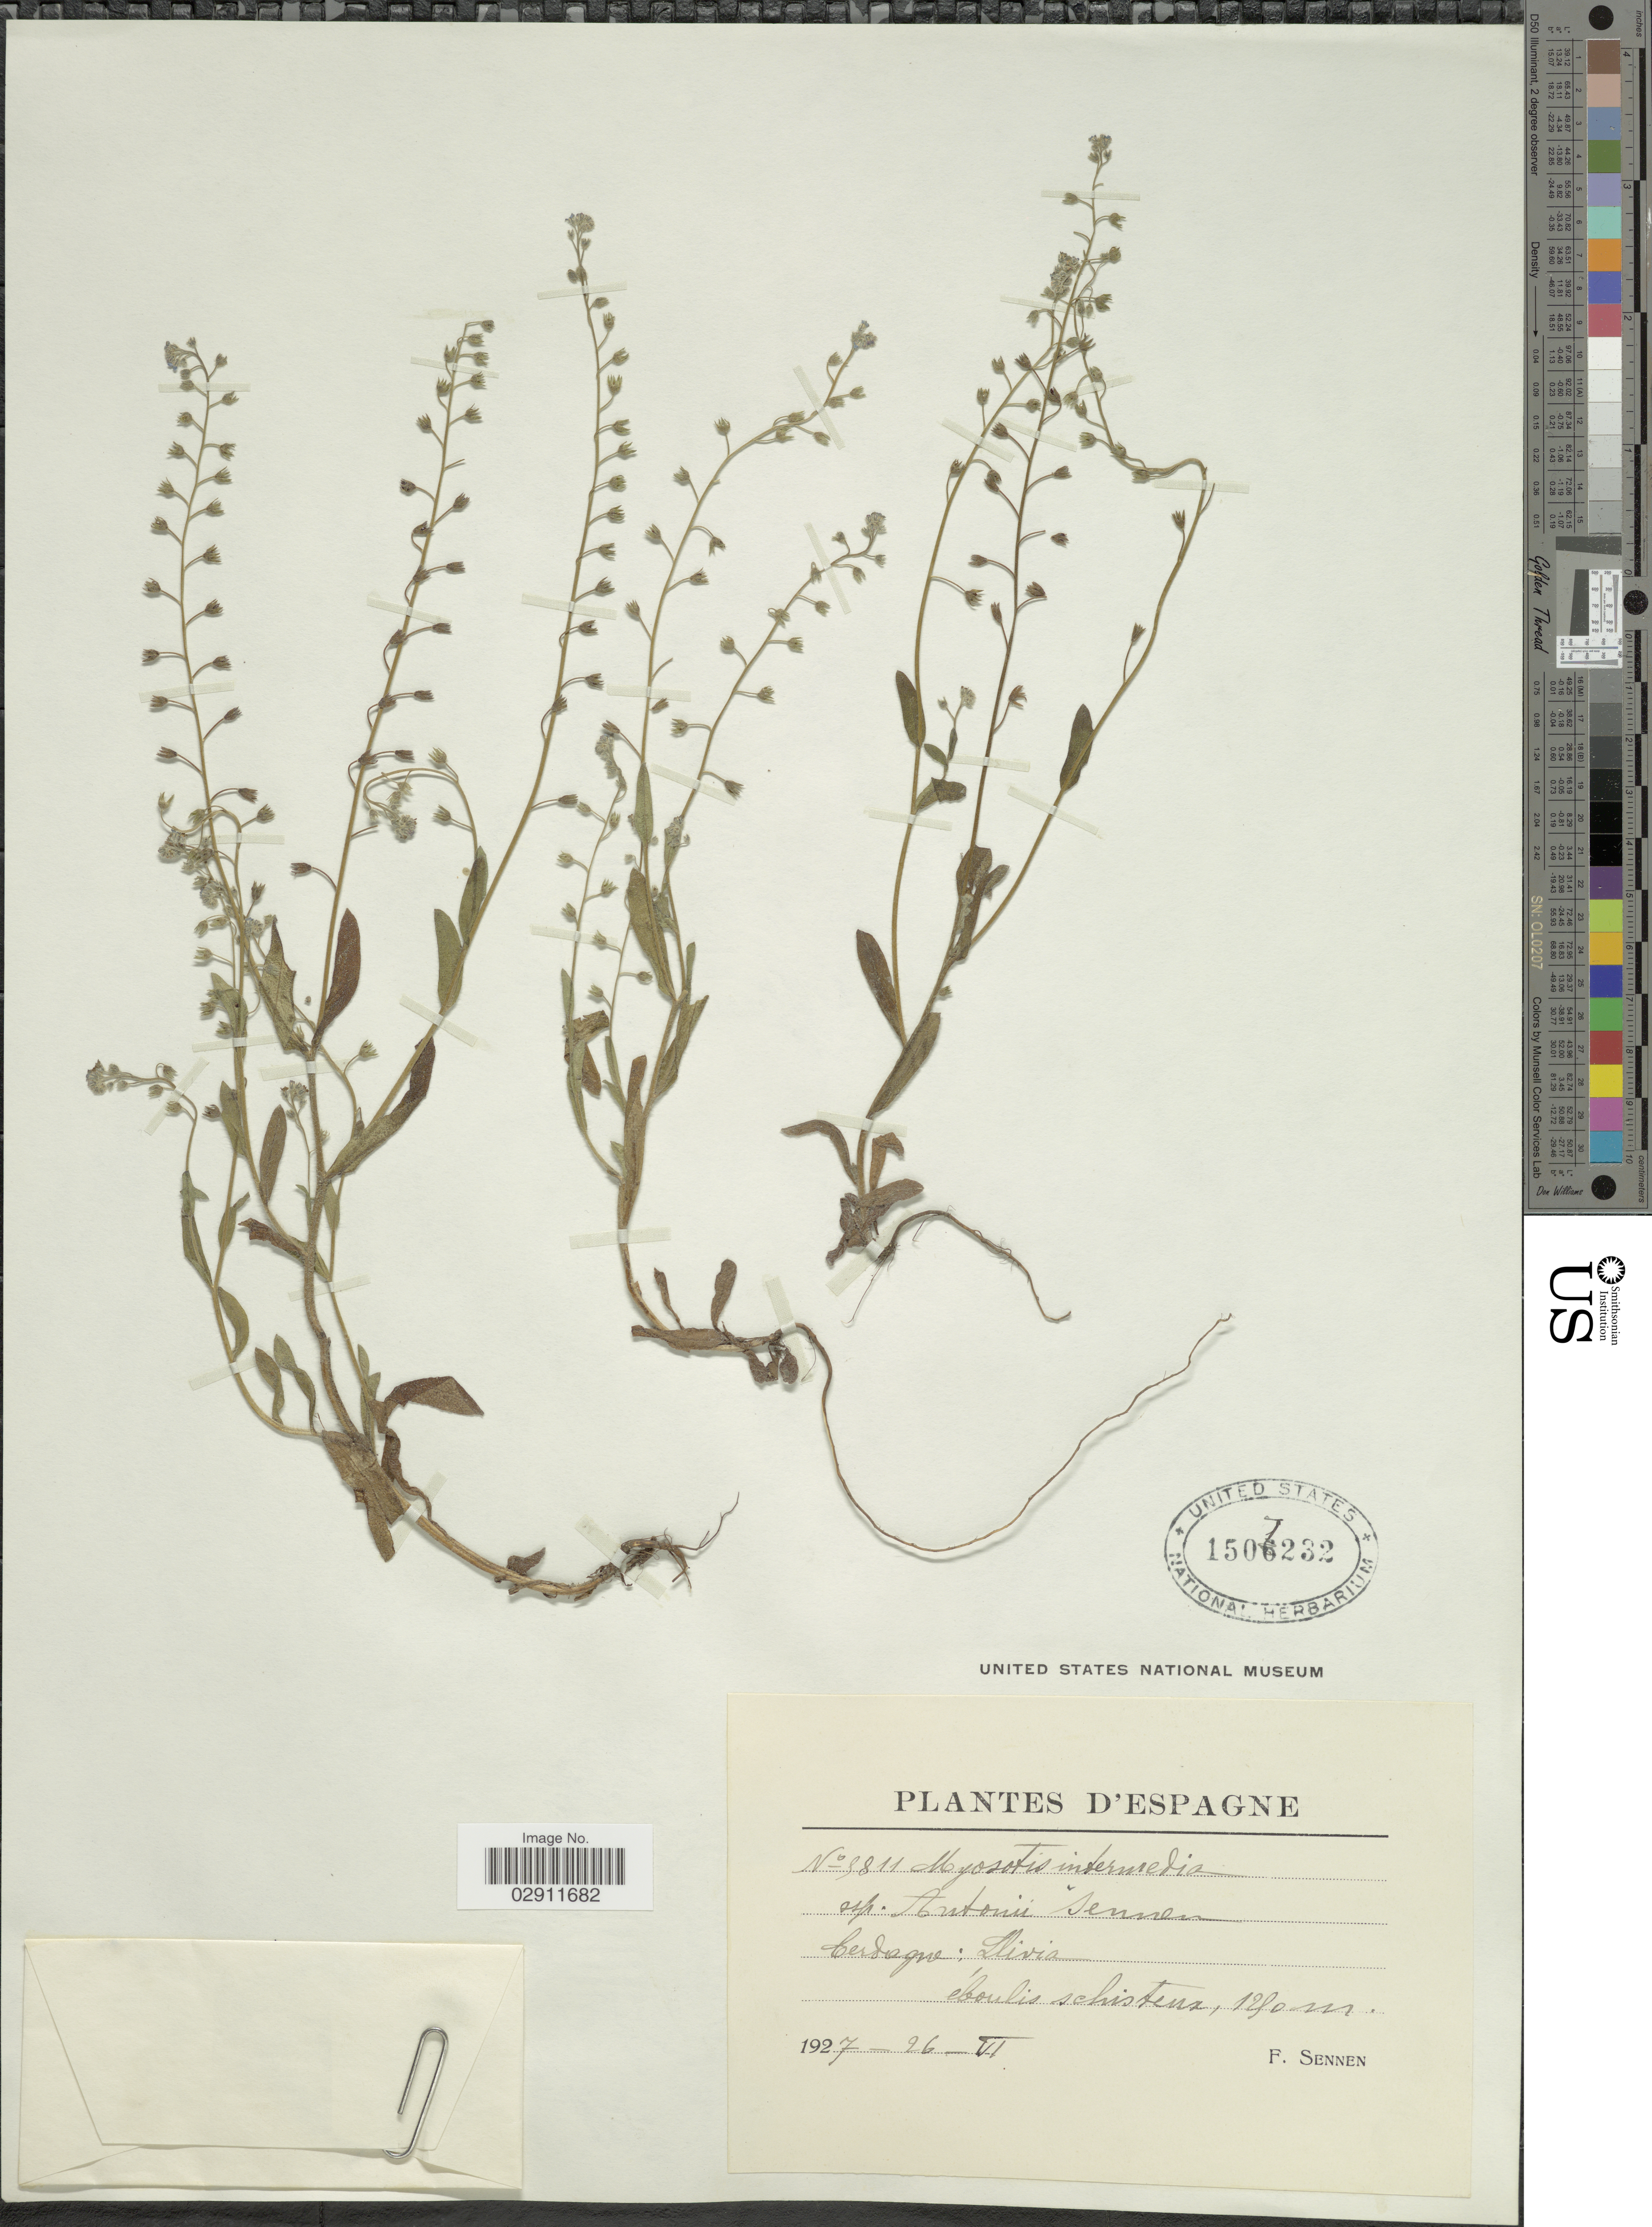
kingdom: Plantae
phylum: Tracheophyta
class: Magnoliopsida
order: Boraginales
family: Boraginaceae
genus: Myosotis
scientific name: Myosotis intermedia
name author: Link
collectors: E. Sennen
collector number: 5811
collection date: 1927-06-26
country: Spain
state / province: Islas Baleares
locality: Cerdagne: Llivia.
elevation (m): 1250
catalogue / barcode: US 1507232